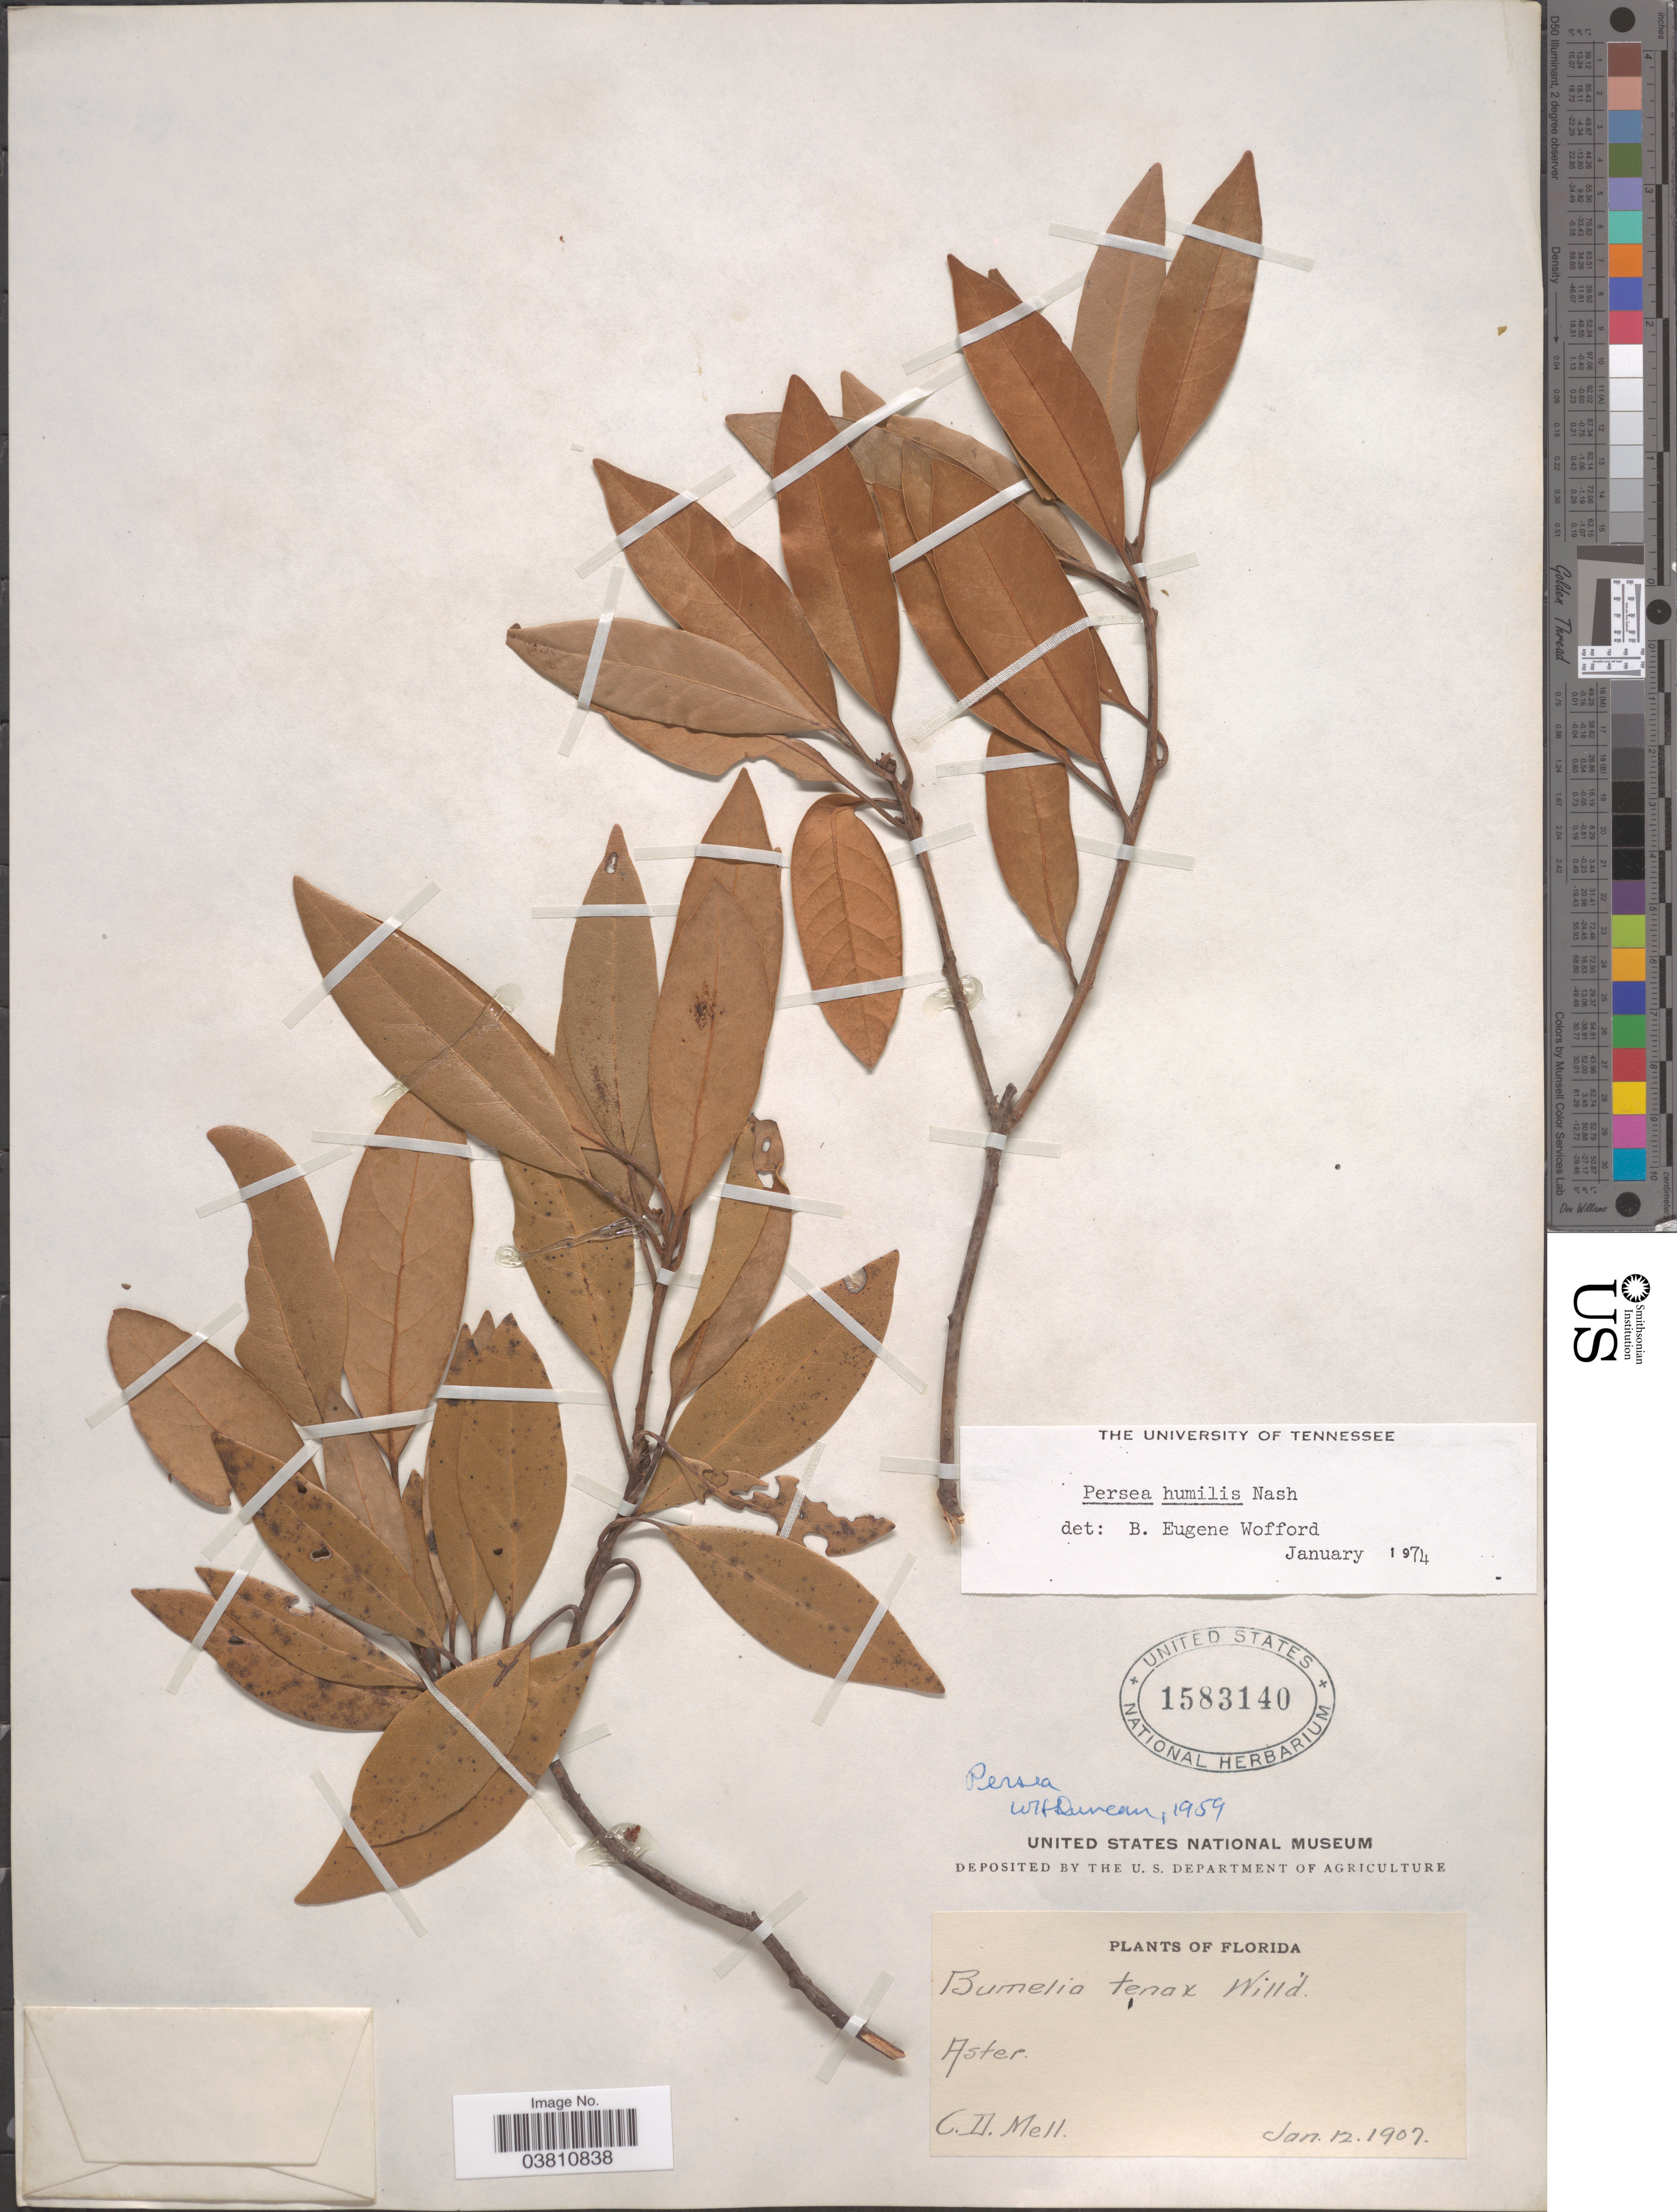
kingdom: Plantae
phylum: Tracheophyta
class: Magnoliopsida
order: Laurales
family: Lauraceae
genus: Persea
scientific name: Persea humilis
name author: Nash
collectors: C. D. Mell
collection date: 1907-01-12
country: United States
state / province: Florida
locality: Aster.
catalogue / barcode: US 1583140